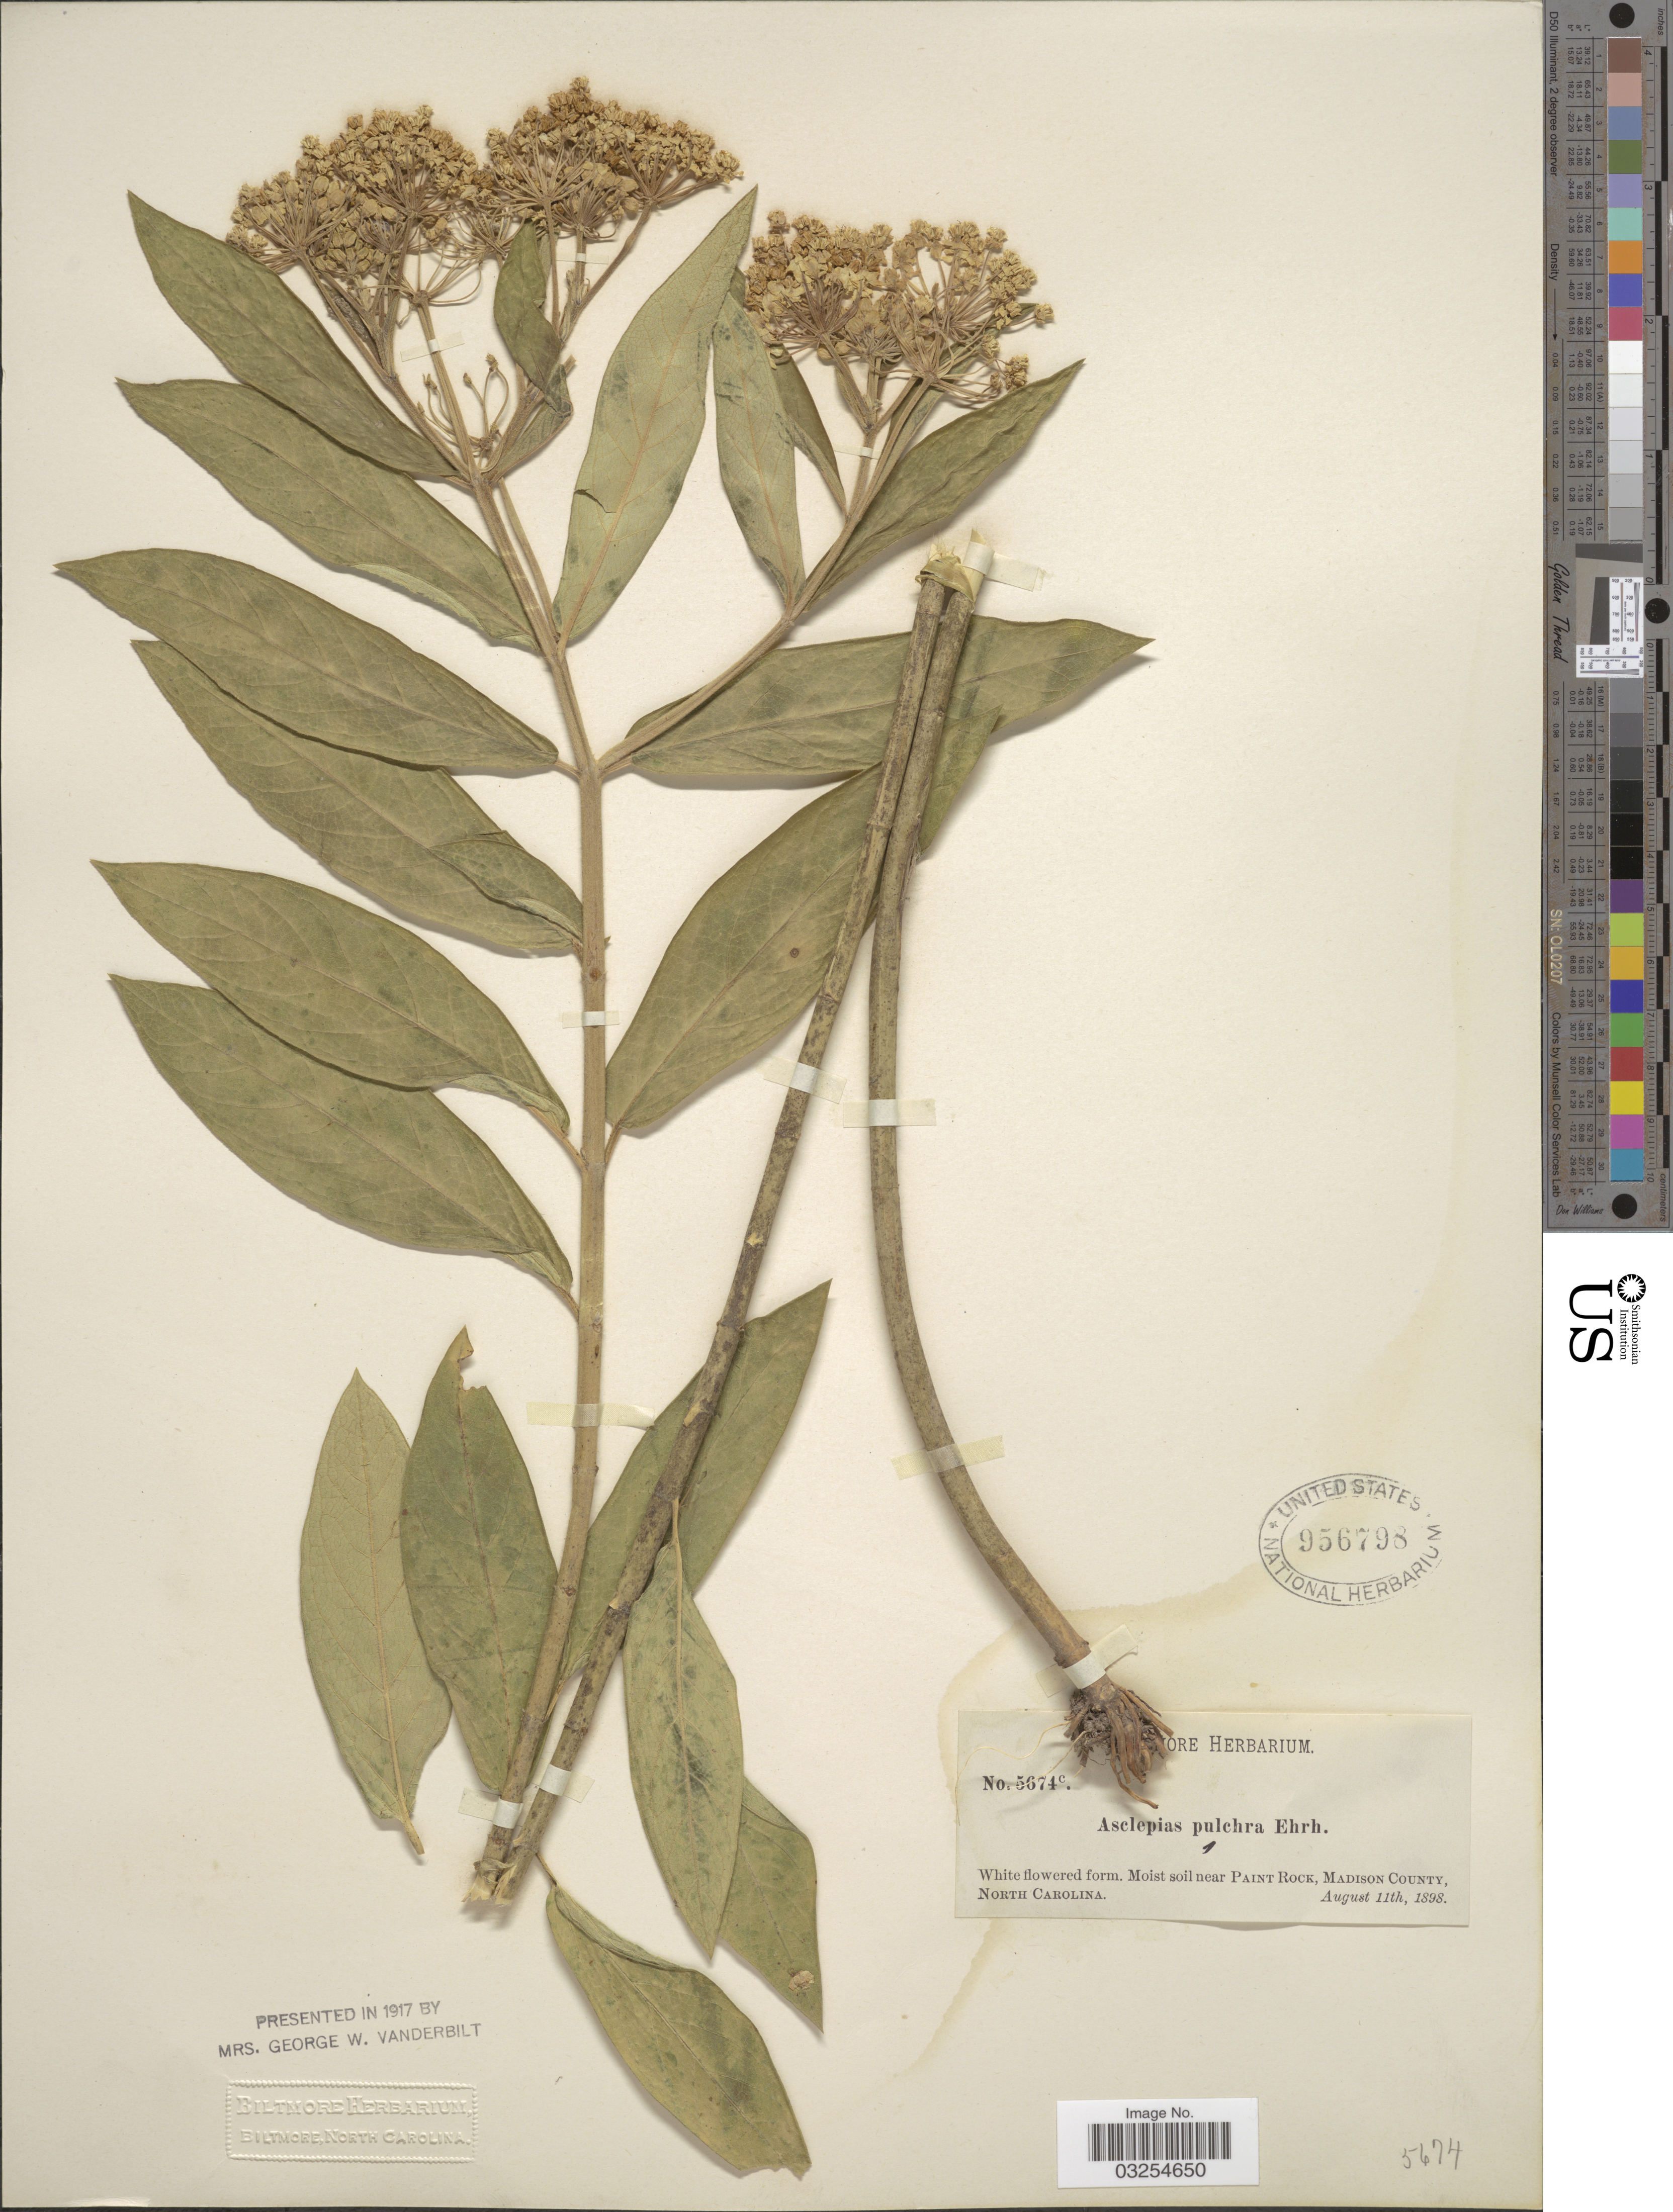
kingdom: Plantae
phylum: Tracheophyta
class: Magnoliopsida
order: Gentianales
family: Apocynaceae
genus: Asclepias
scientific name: Asclepias incarnata subsp. pulchra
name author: (Ehrh. ex Willd.) Woodson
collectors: ex herb. Biltmore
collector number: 5674c.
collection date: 1898-08-11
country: United States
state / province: North Carolina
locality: Moist soil near Paint Rock, Madison County.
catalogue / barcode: US 956798